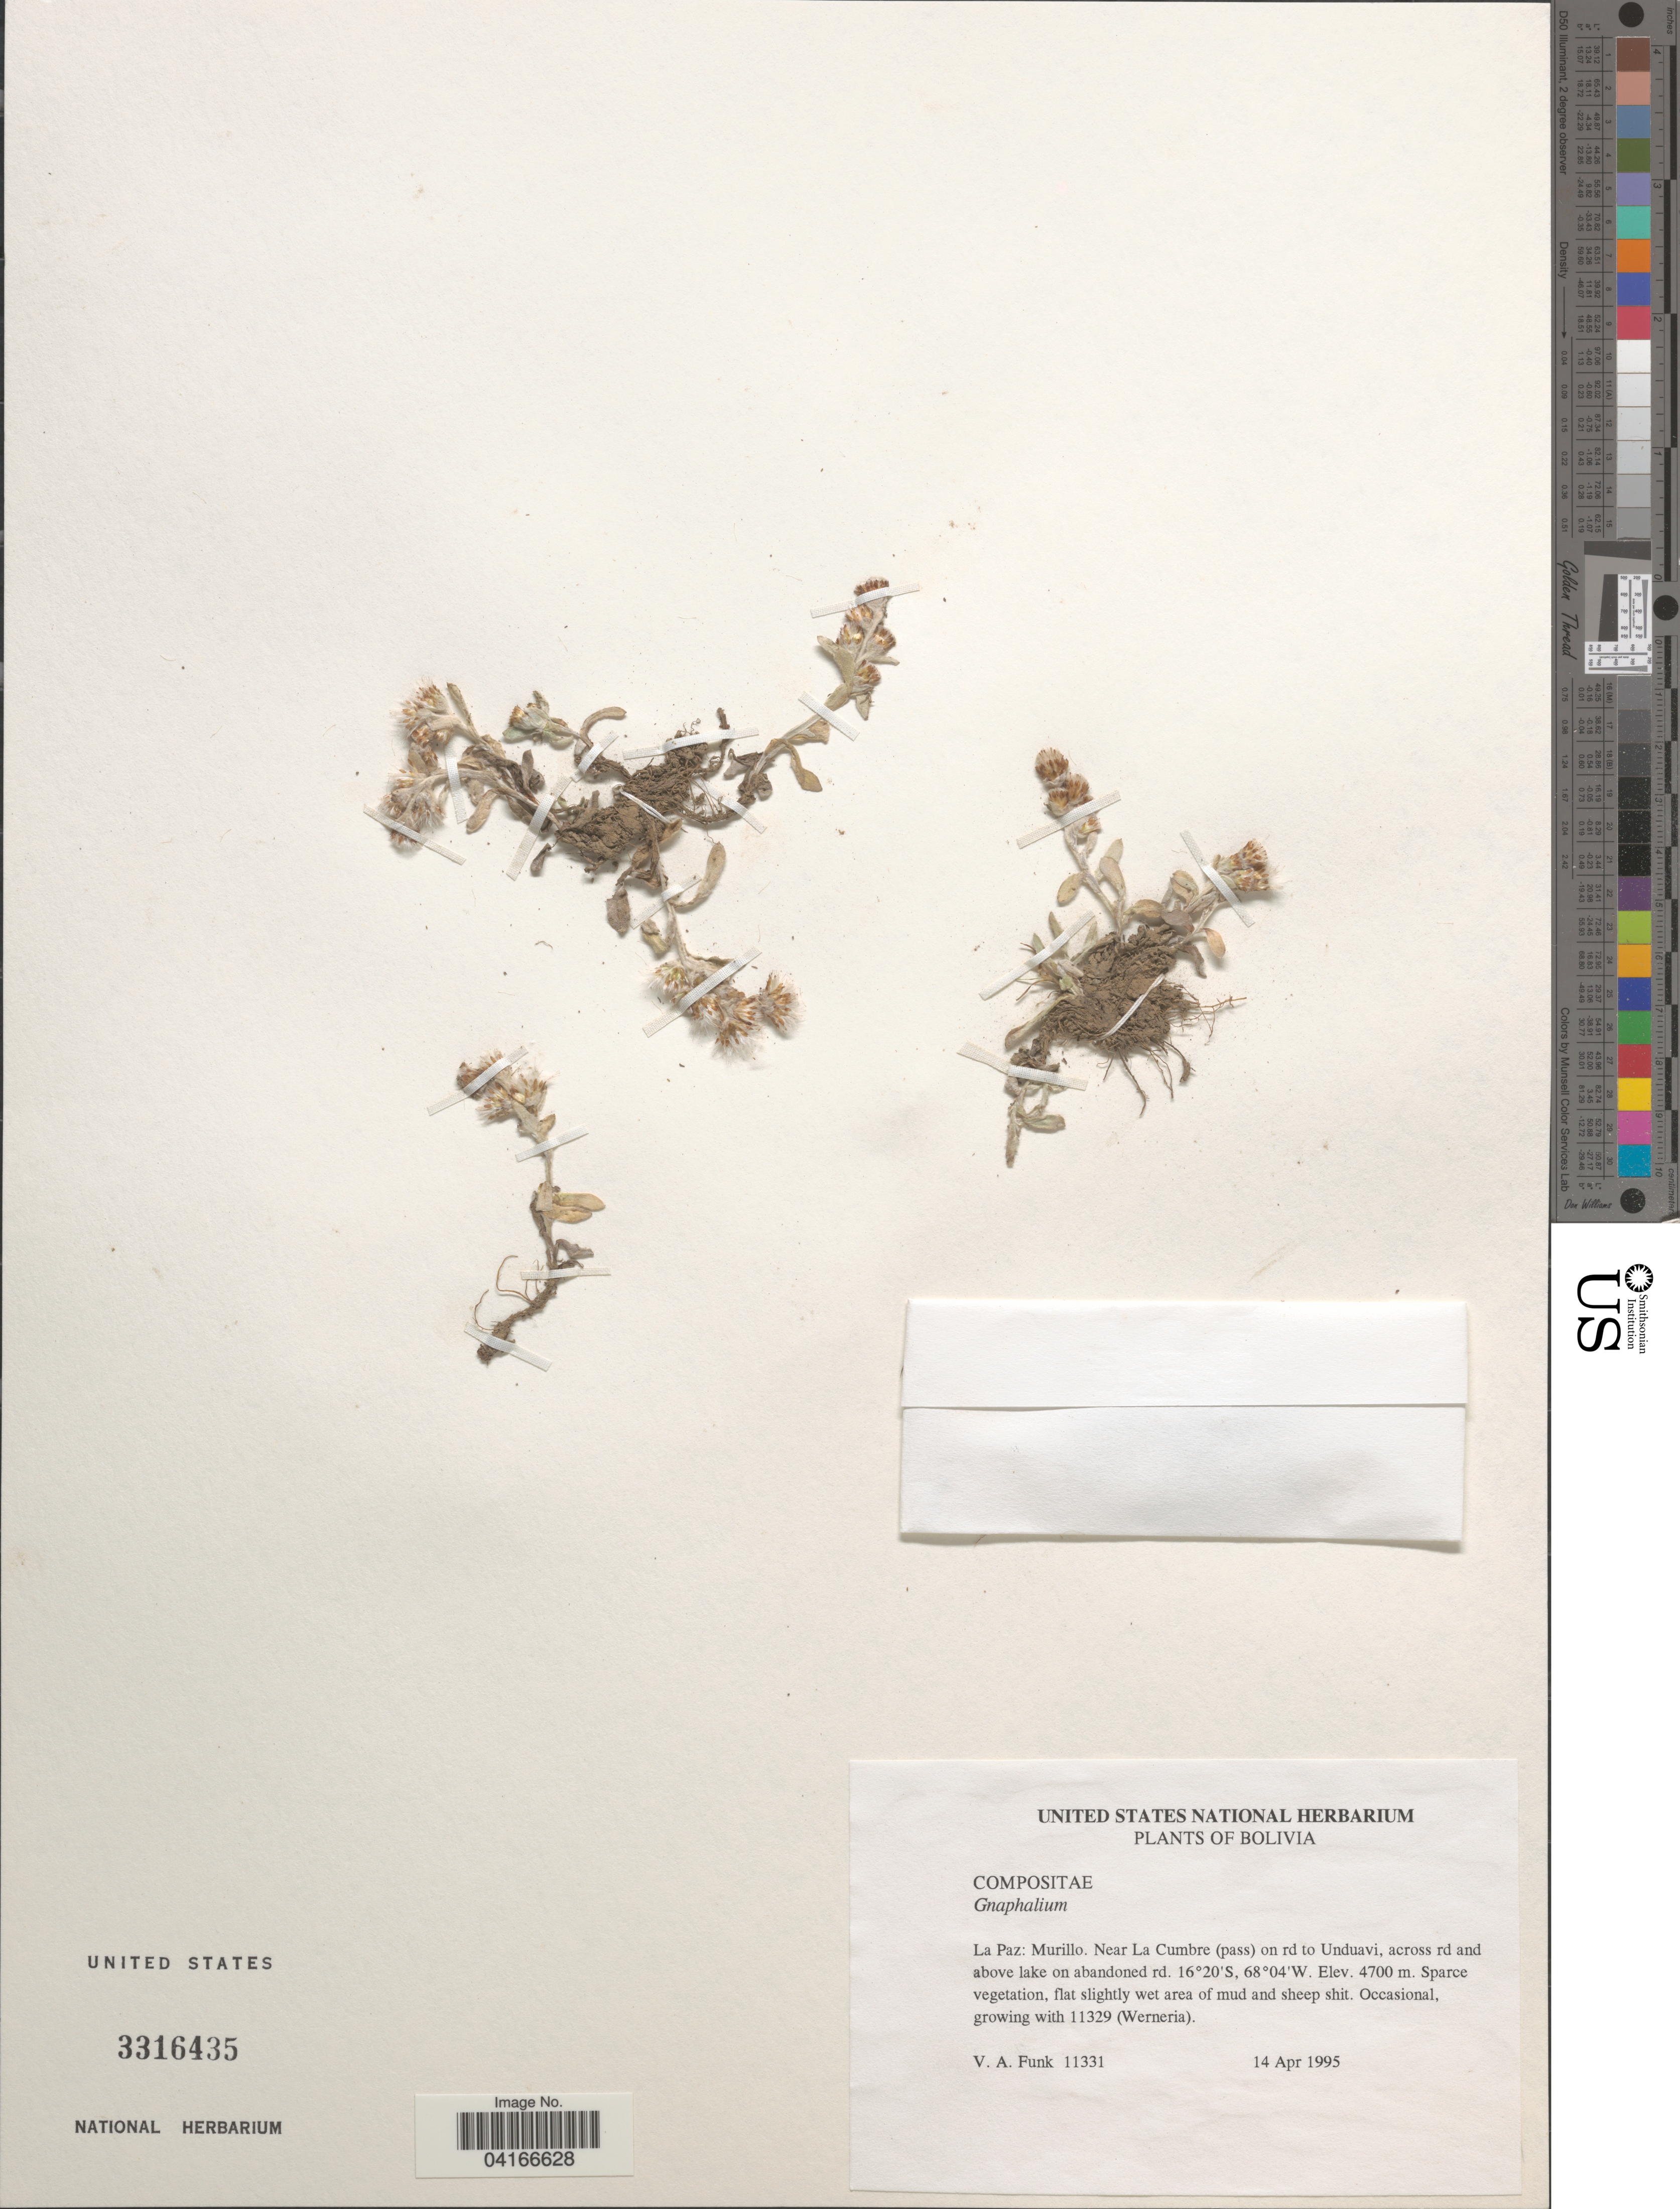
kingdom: Plantae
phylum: Tracheophyta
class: Magnoliopsida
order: Asterales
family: Asteraceae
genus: Gnaphalium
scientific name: Gnaphalium sp.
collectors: V. Funk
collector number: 11331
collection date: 1995-04-14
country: Bolivia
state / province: La Paz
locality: Murillo. Near La Cumbre (pass) on rd to Unduavi, across rd and above lake on abandoned rd.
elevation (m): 4700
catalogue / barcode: US 3316435